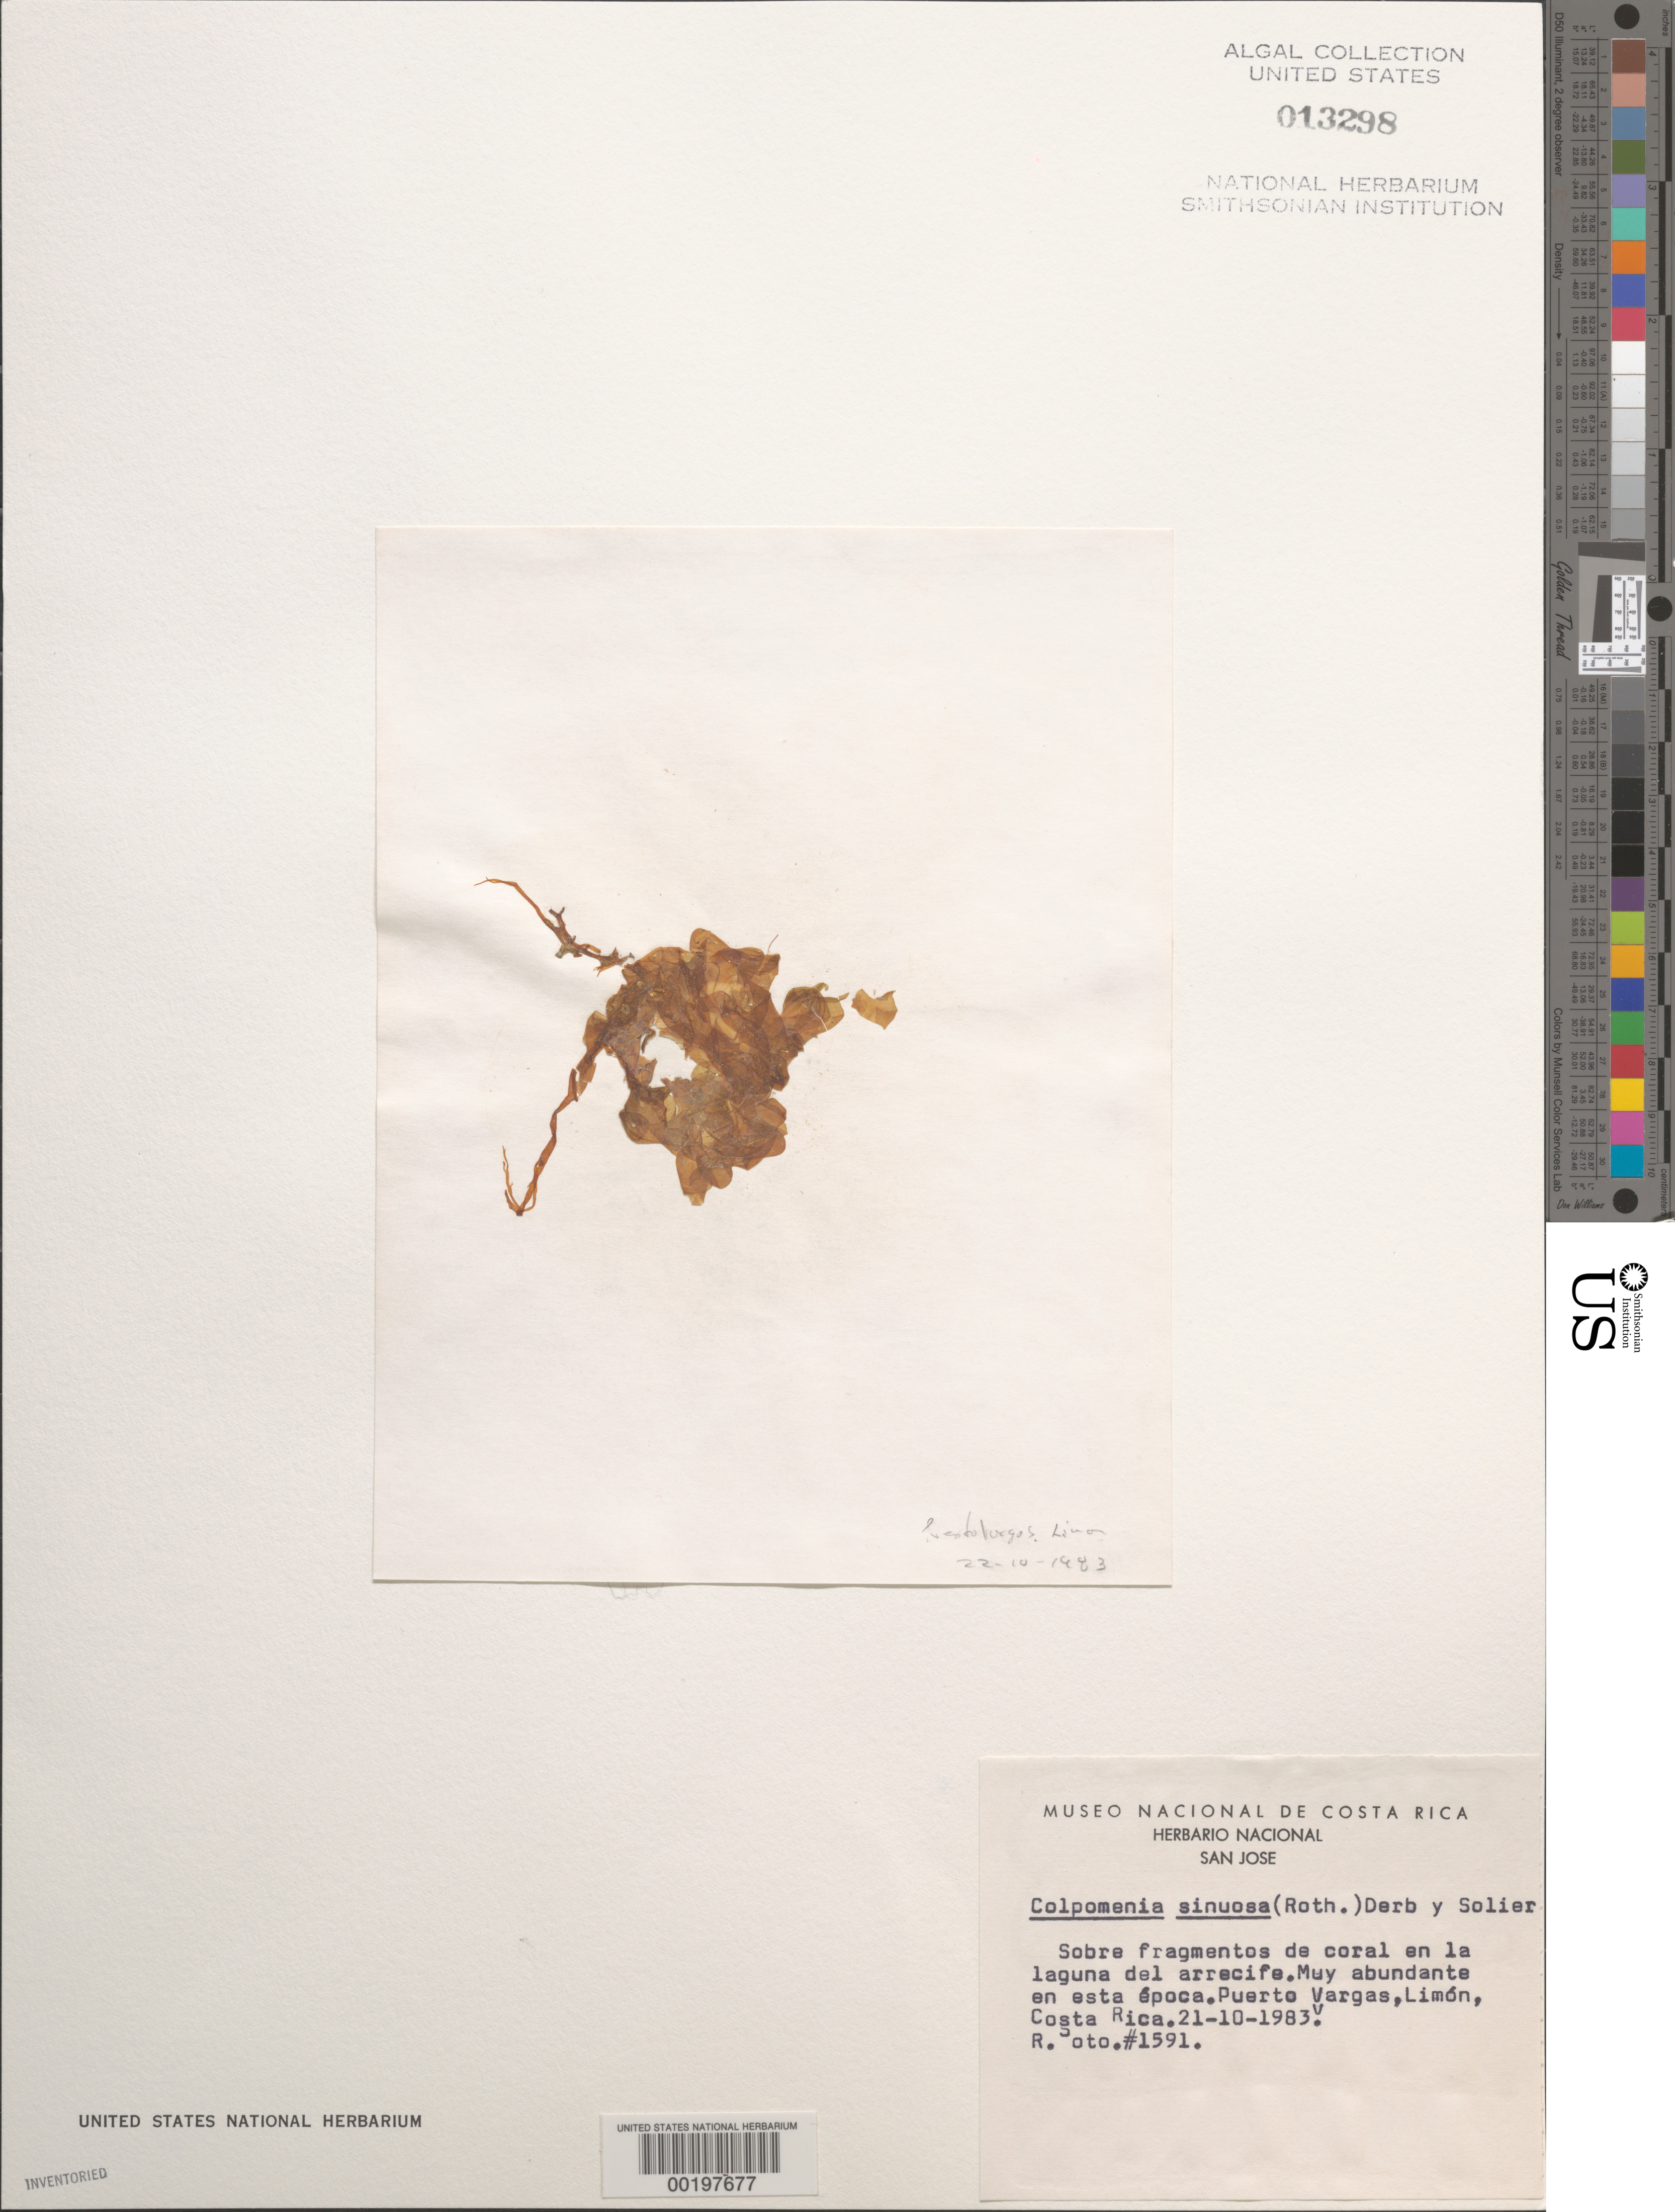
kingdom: Chromista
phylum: Ochrophyta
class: Phaeophyceae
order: Scytosiphonales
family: Scytosiphonaceae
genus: Colpomenia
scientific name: Colpomenia sinuosa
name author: (K. Mert. ex Roth) Derbes & Solier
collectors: R. Soto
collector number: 1591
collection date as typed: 21 Oct 1983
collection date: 1983-10-21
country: Costa Rica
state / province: Limón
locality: Puerto Vargas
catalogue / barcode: US 13298